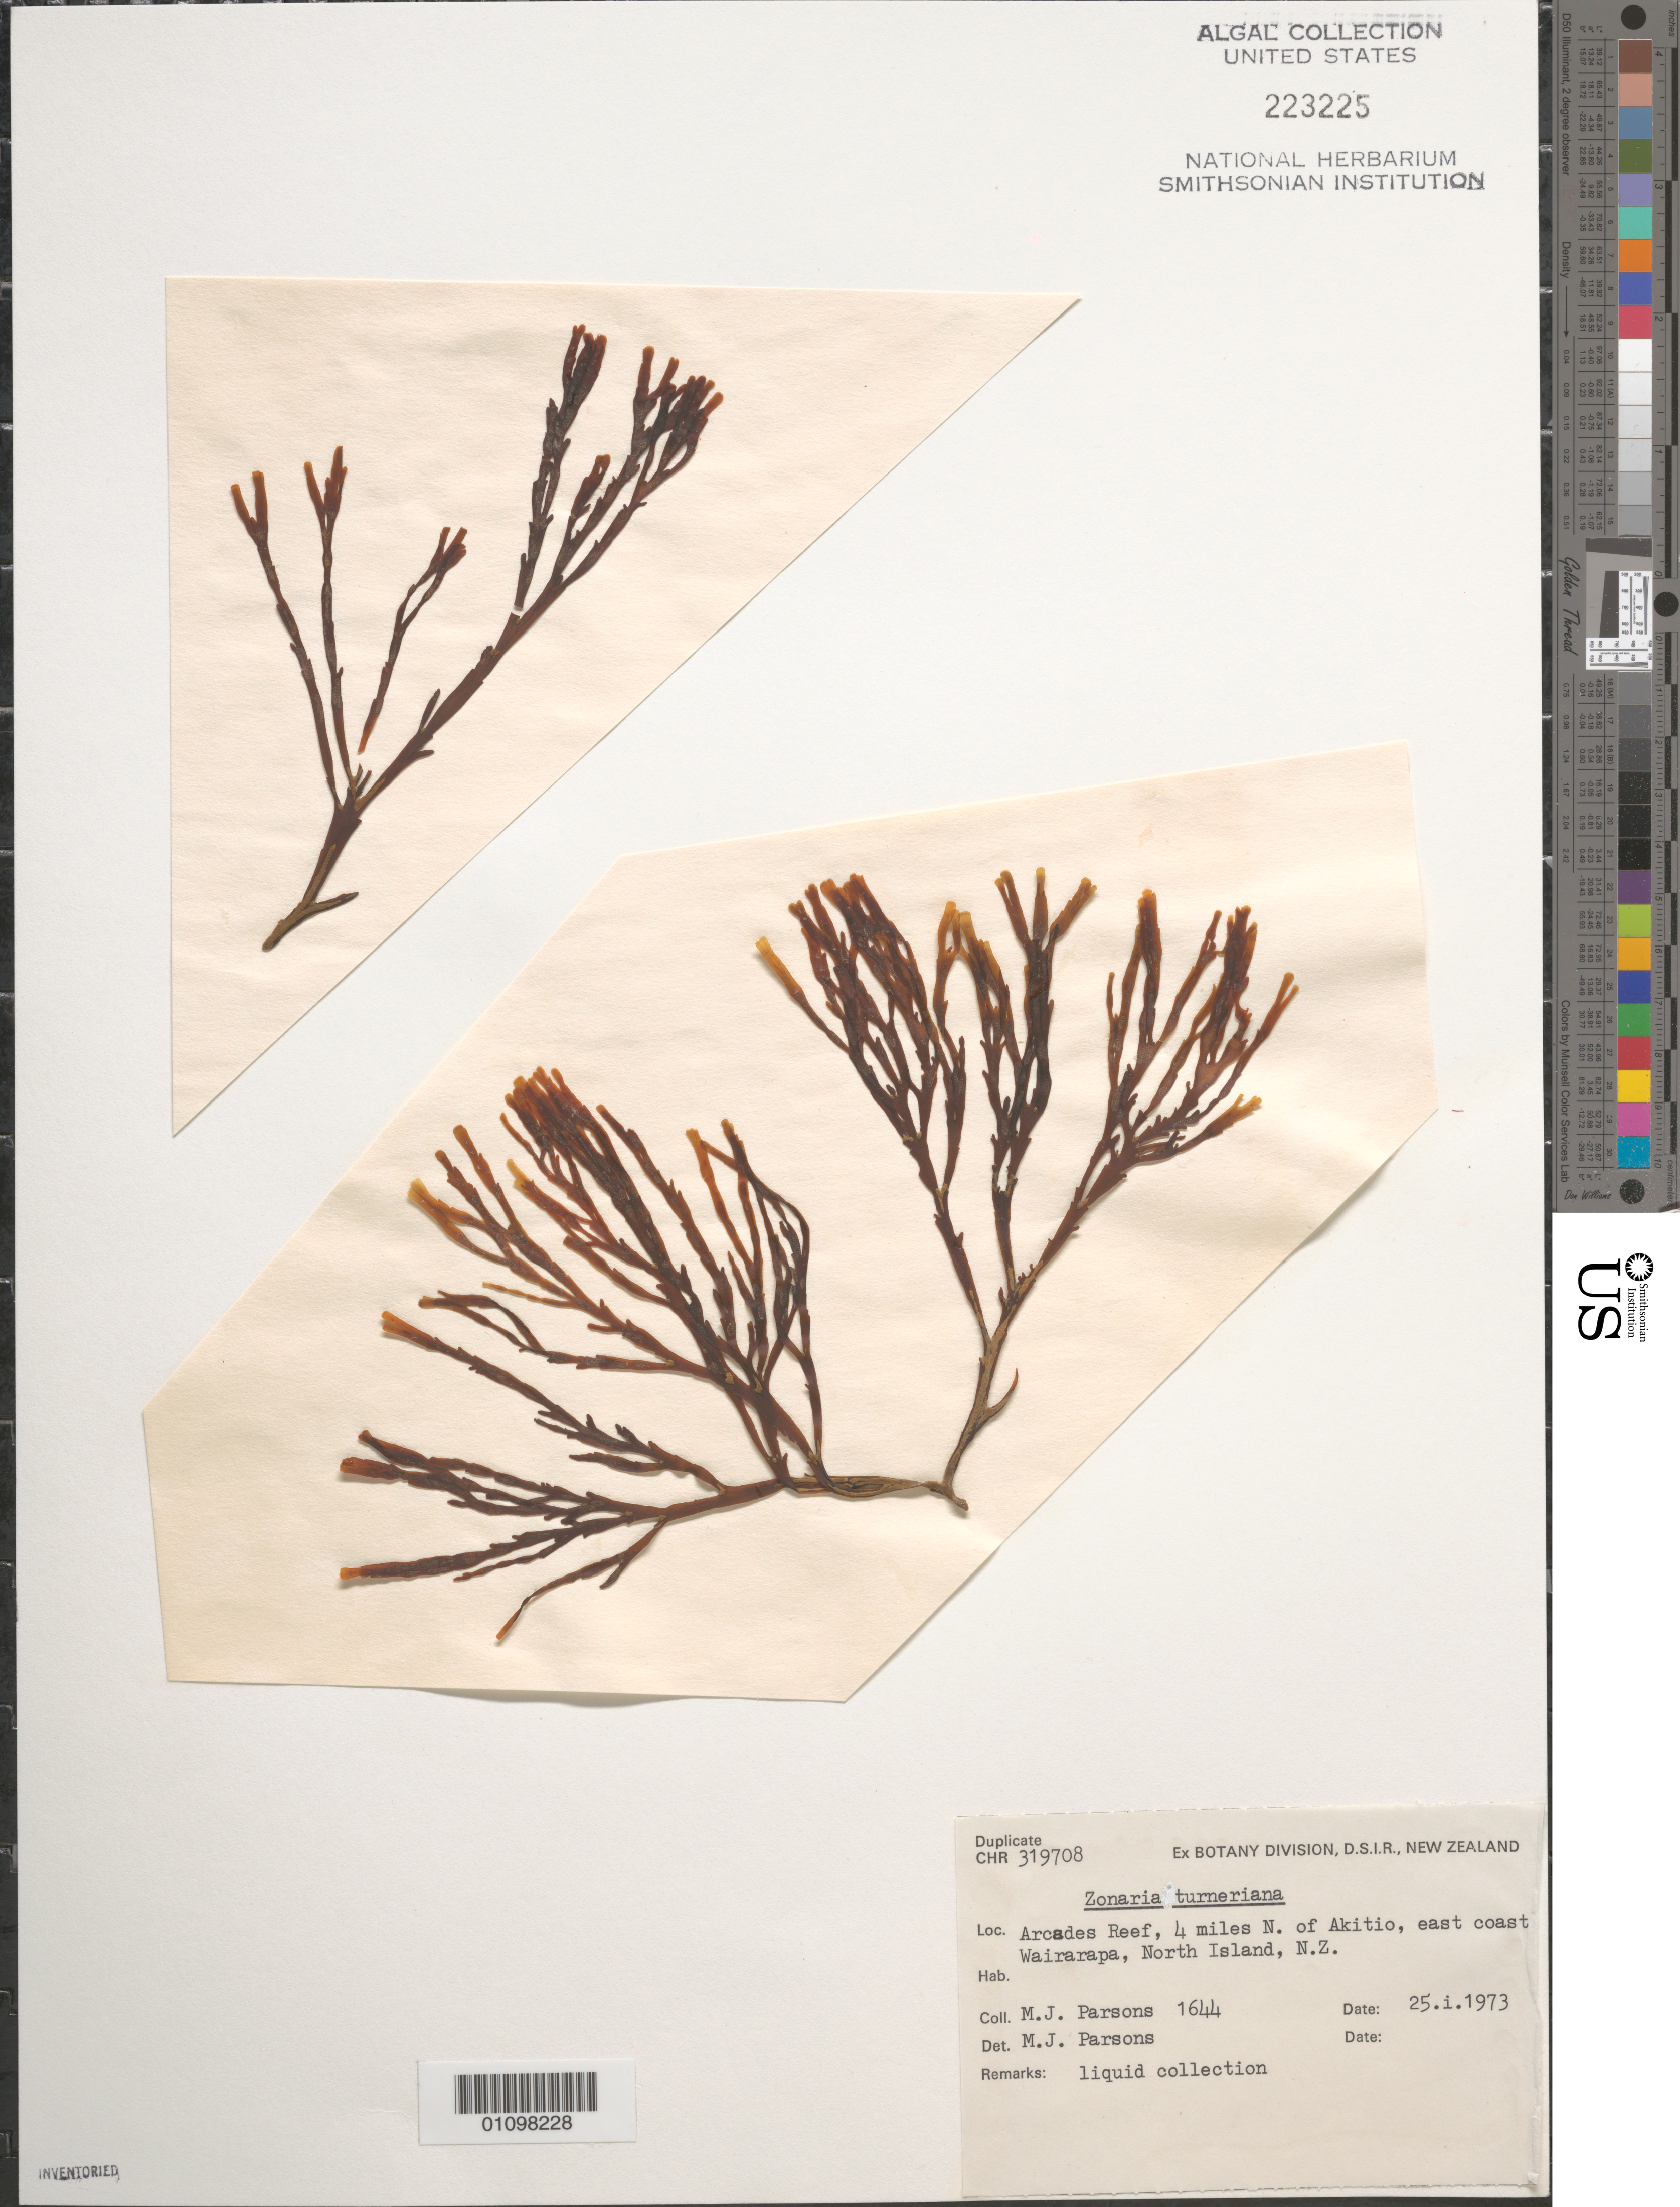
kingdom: Chromista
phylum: Ochrophyta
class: Phaeophyceae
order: Dictyotales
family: Dictyotaceae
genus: Zonaria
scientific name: Zonaria turneriana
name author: J. Agardh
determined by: Parsons, M. J.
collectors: M. Parsons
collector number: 1644 & Duplicate CHR 319708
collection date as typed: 25 Jan 1973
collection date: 1973-01-25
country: New Zealand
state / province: Manawatu-Wanganui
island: North Island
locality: Arcades Reef, 4 miles north of Akitio, east coast of Wairarapa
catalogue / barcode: US 223225